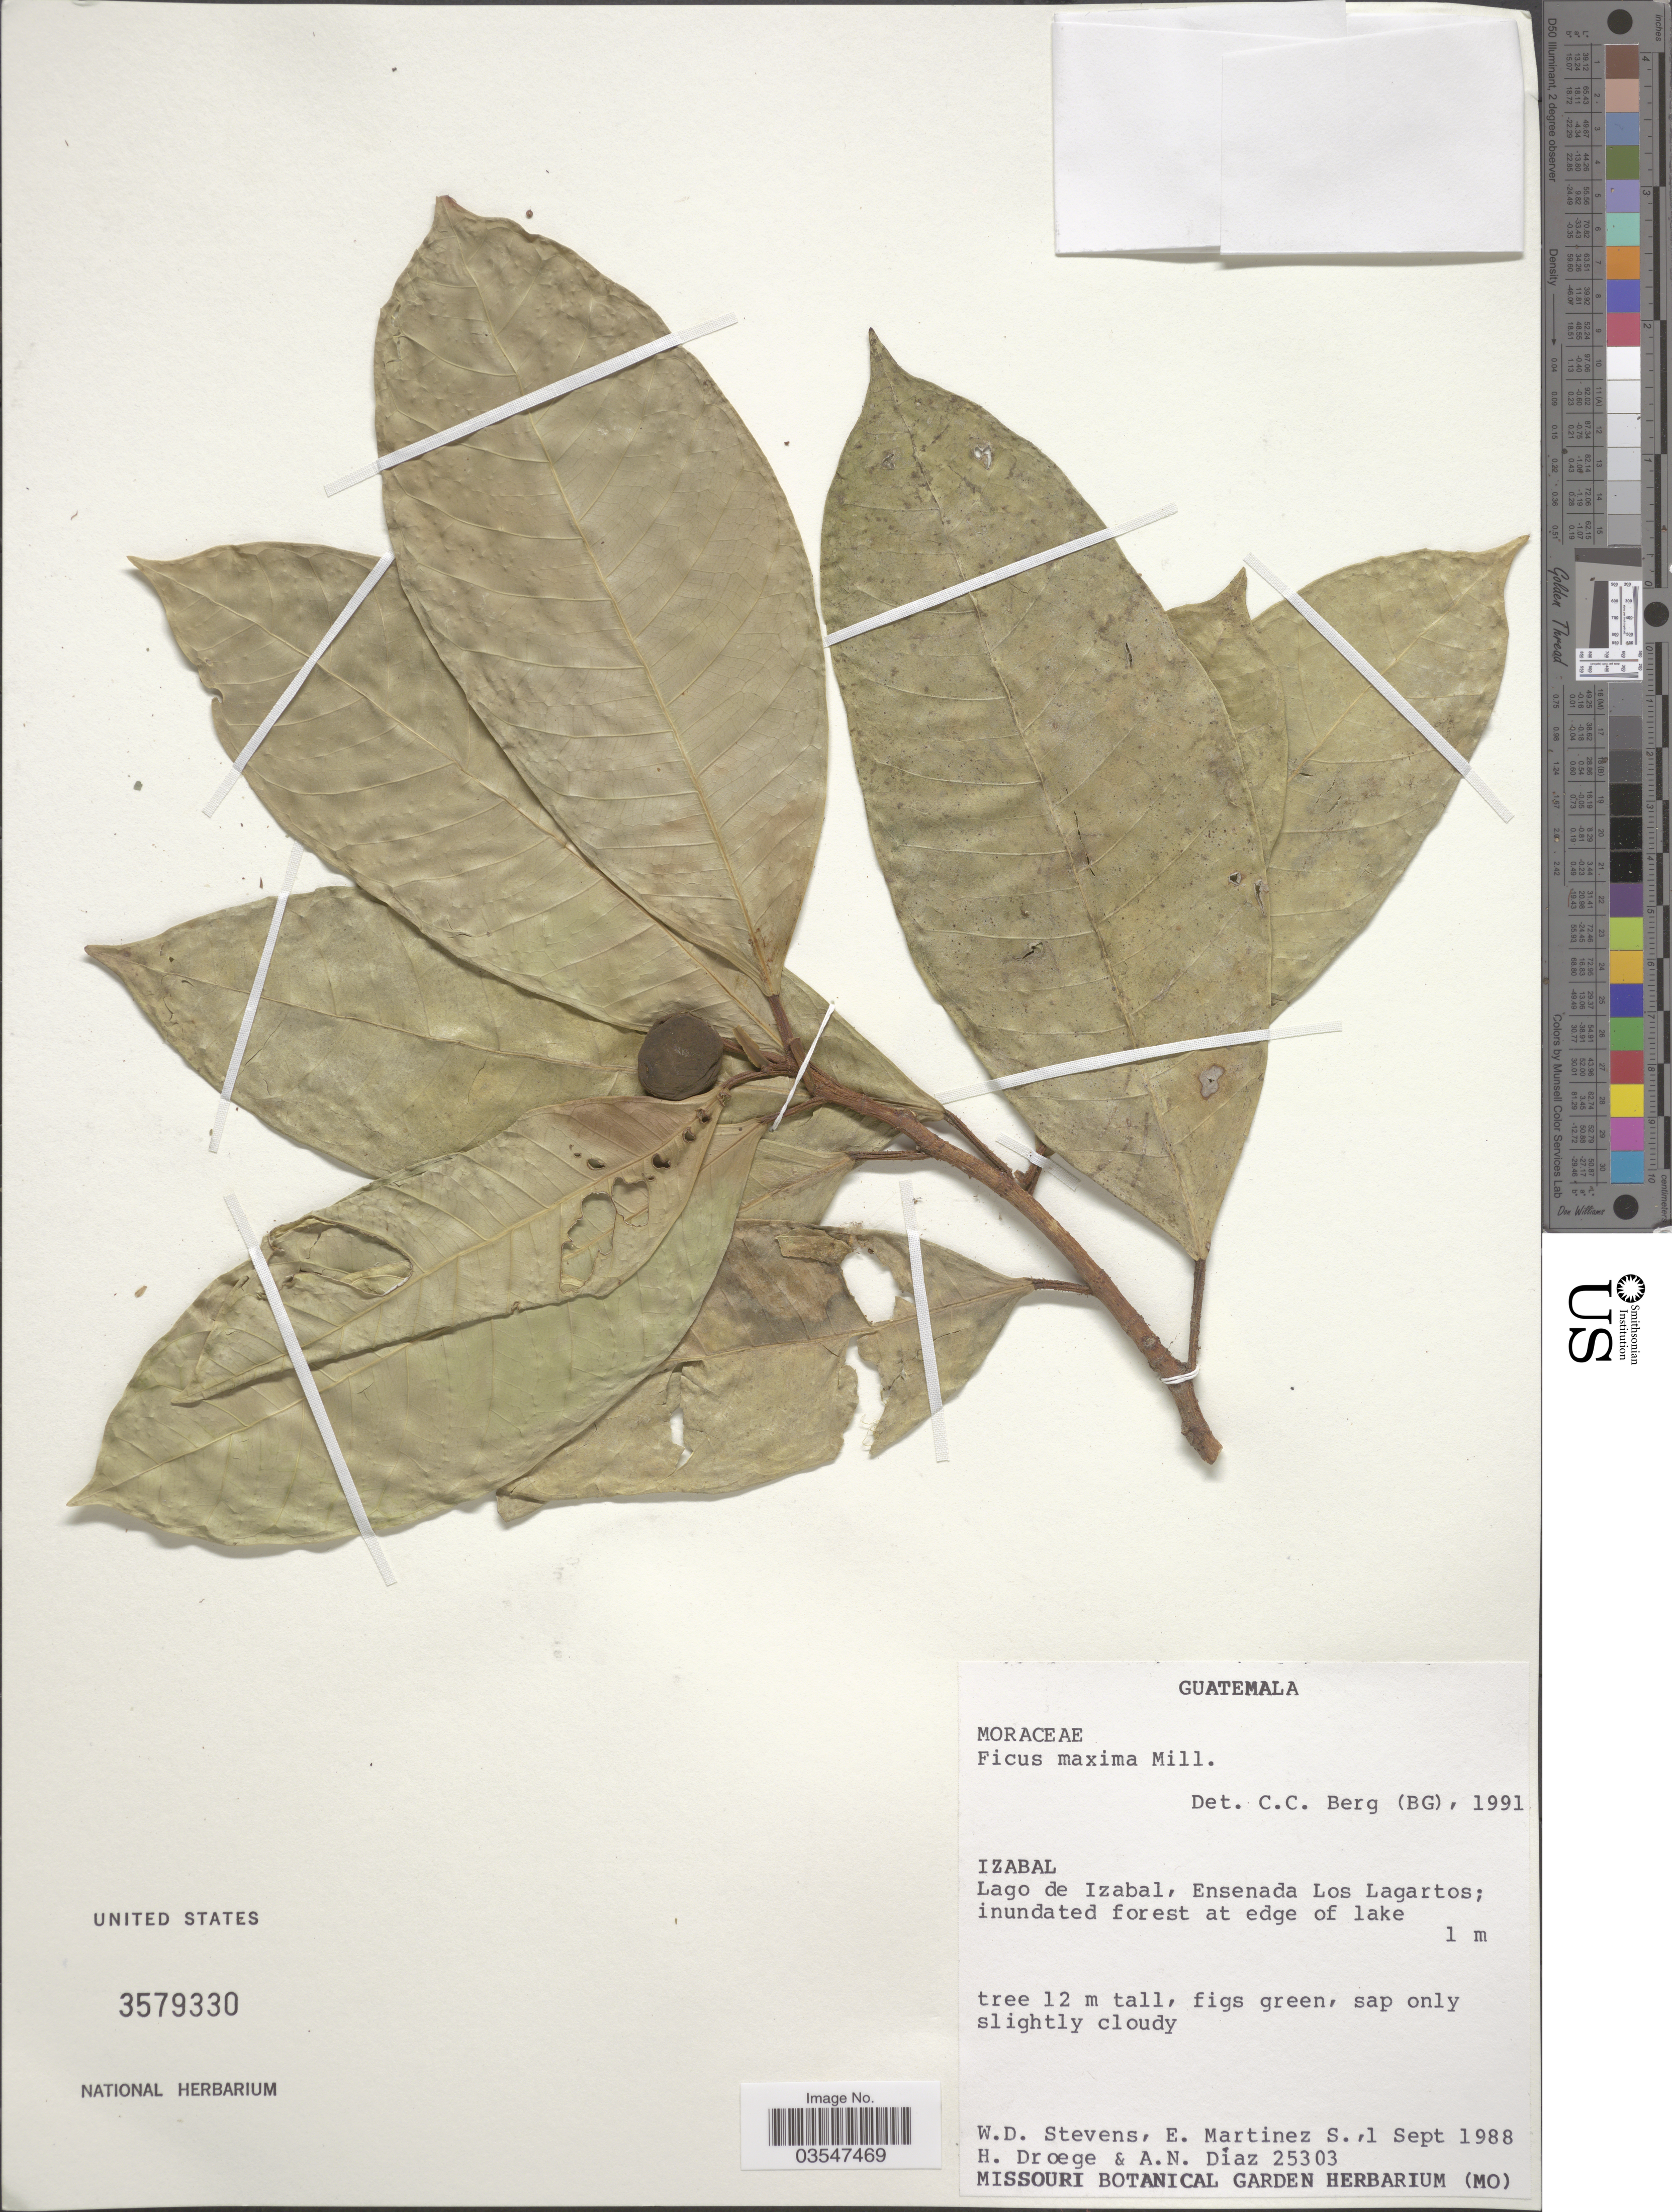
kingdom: Plantae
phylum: Tracheophyta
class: Magnoliopsida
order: Rosales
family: Moraceae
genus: Ficus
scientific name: Ficus maxima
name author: Mill.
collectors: W. D. Stevens, E. M. Martínez S., H. Droege & A. Diaz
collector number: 25303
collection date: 1988-09-01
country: Guatemala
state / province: Izabal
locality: Lago de Izabal, Ensenada Los Lagartos.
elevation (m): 1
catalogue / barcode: US 3579330